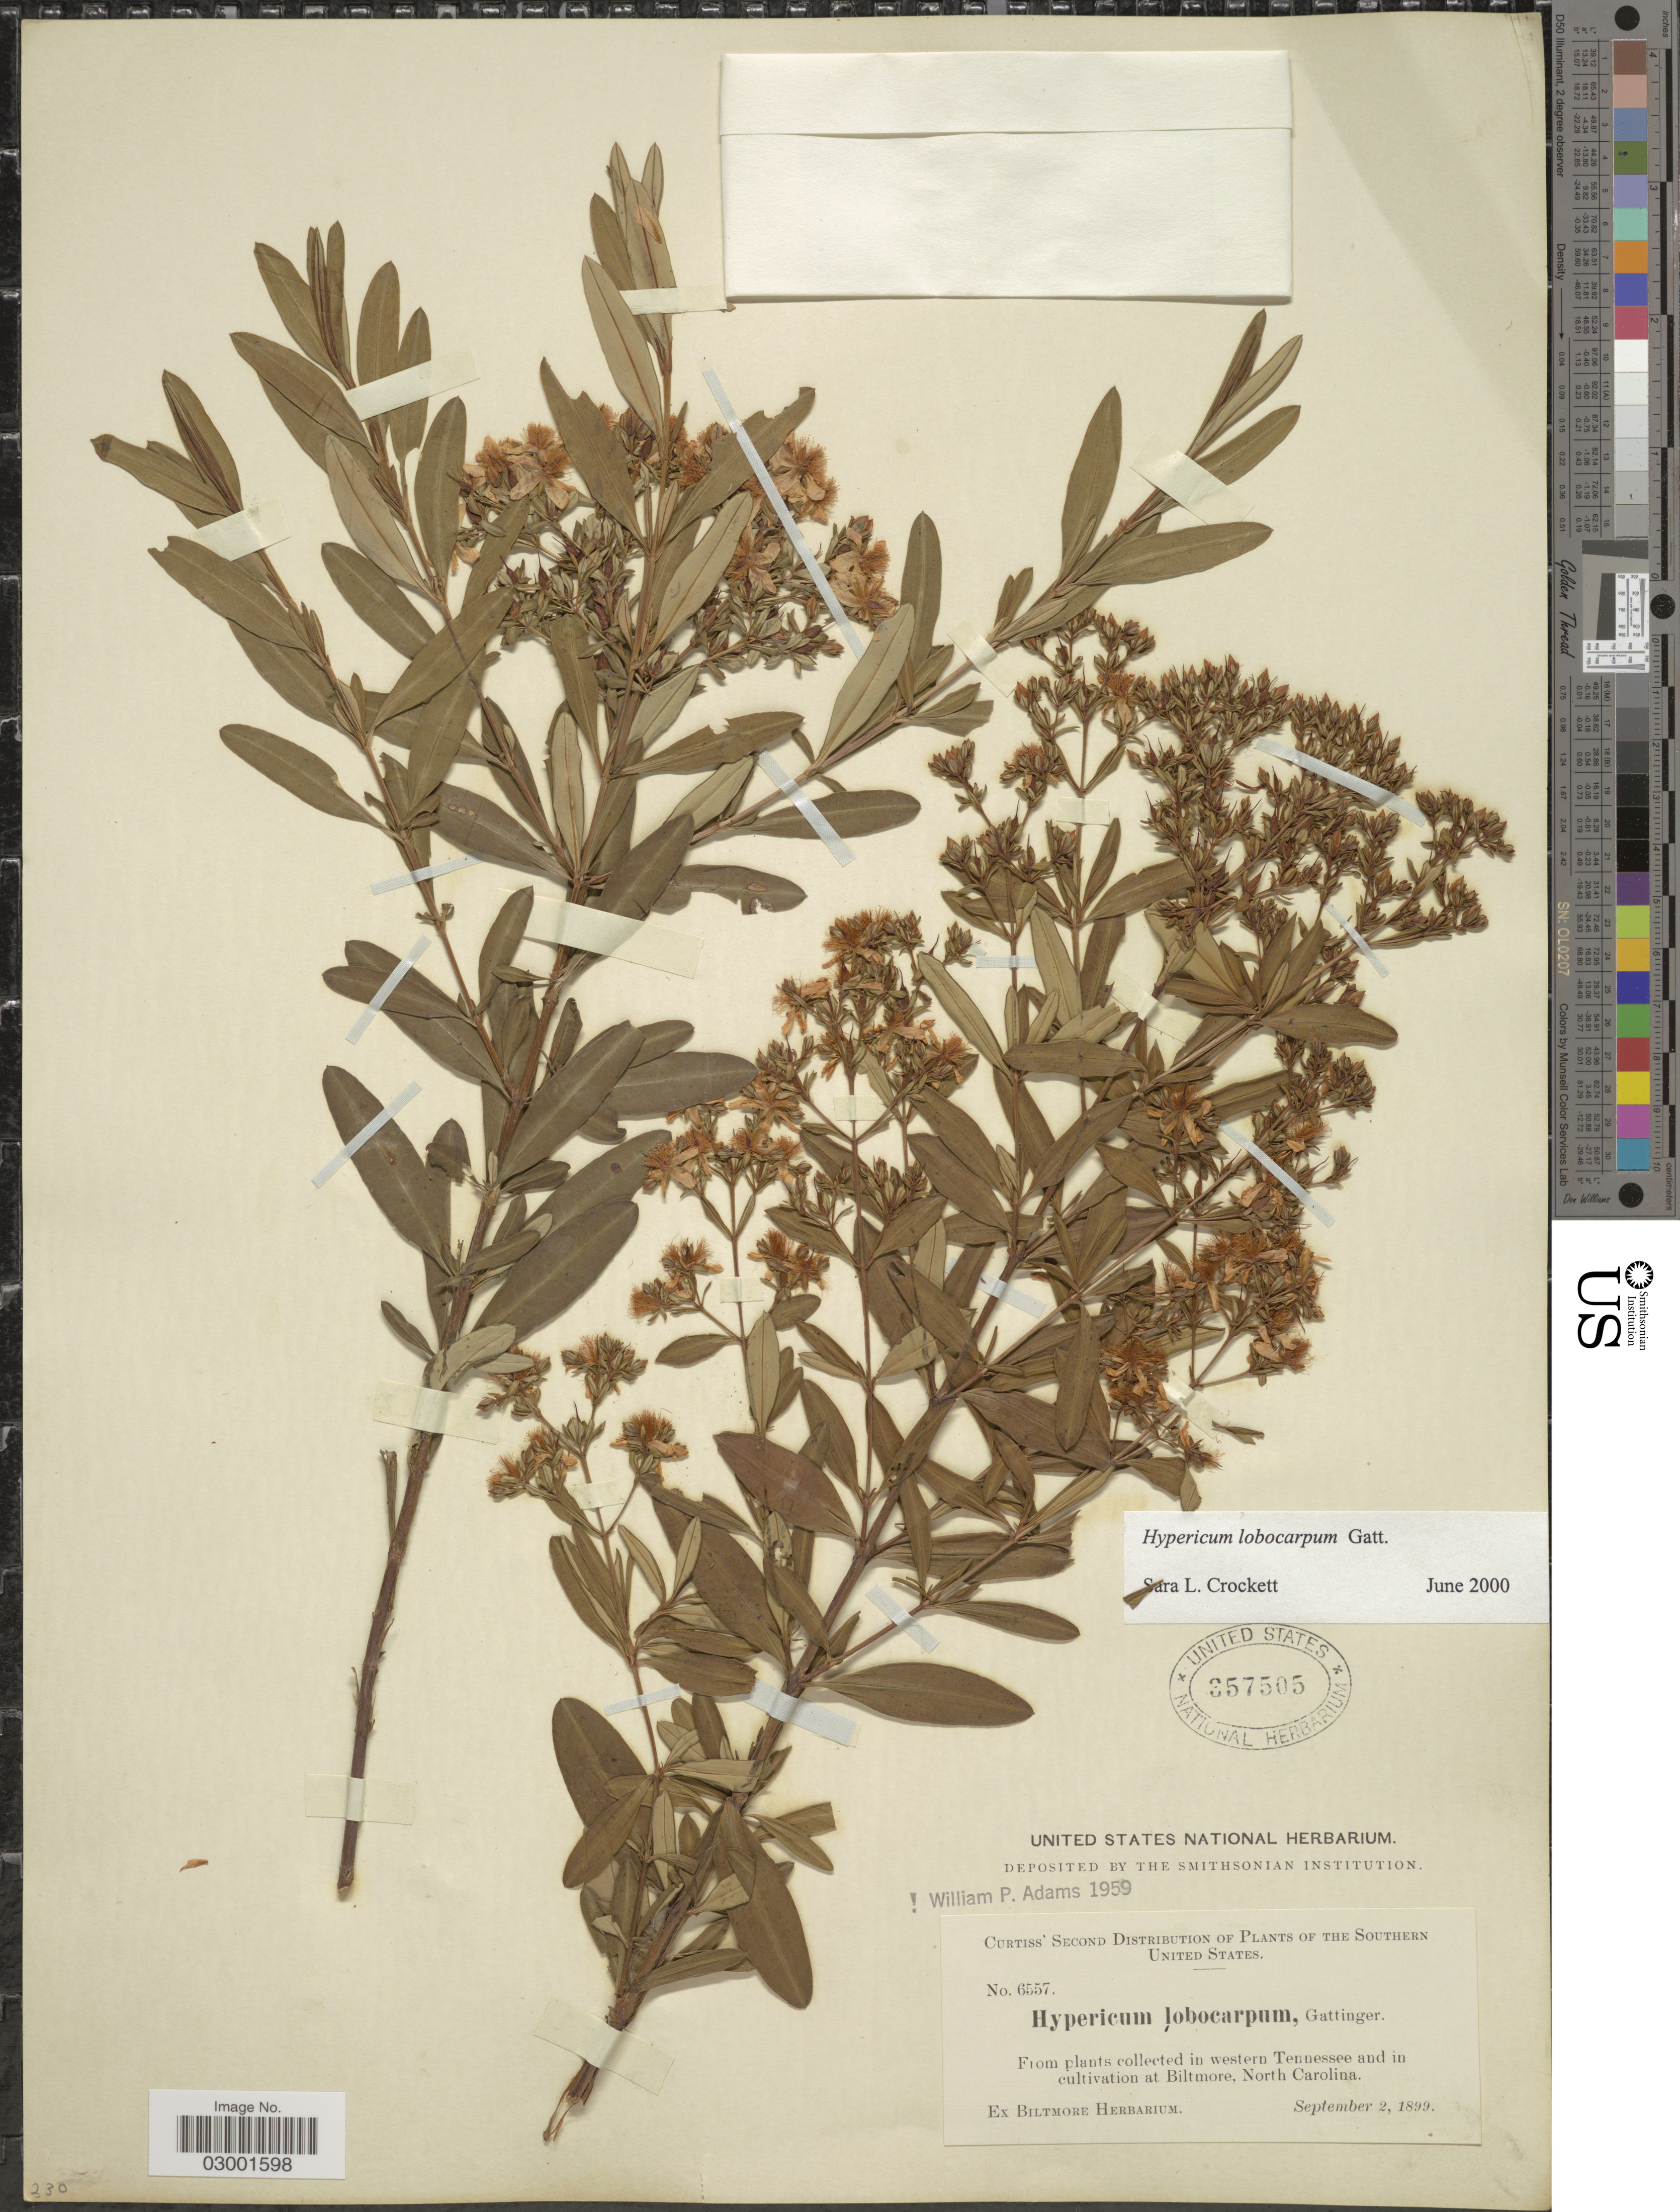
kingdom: Plantae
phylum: Tracheophyta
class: Magnoliopsida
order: Malpighiales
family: Hypericaceae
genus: Hypericum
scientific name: Hypericum lobocarpum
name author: Gatt.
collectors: ex herb. Biltmore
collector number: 6557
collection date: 1899-09-02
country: United States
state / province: North Carolina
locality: Biltmore.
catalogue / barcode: US 357505